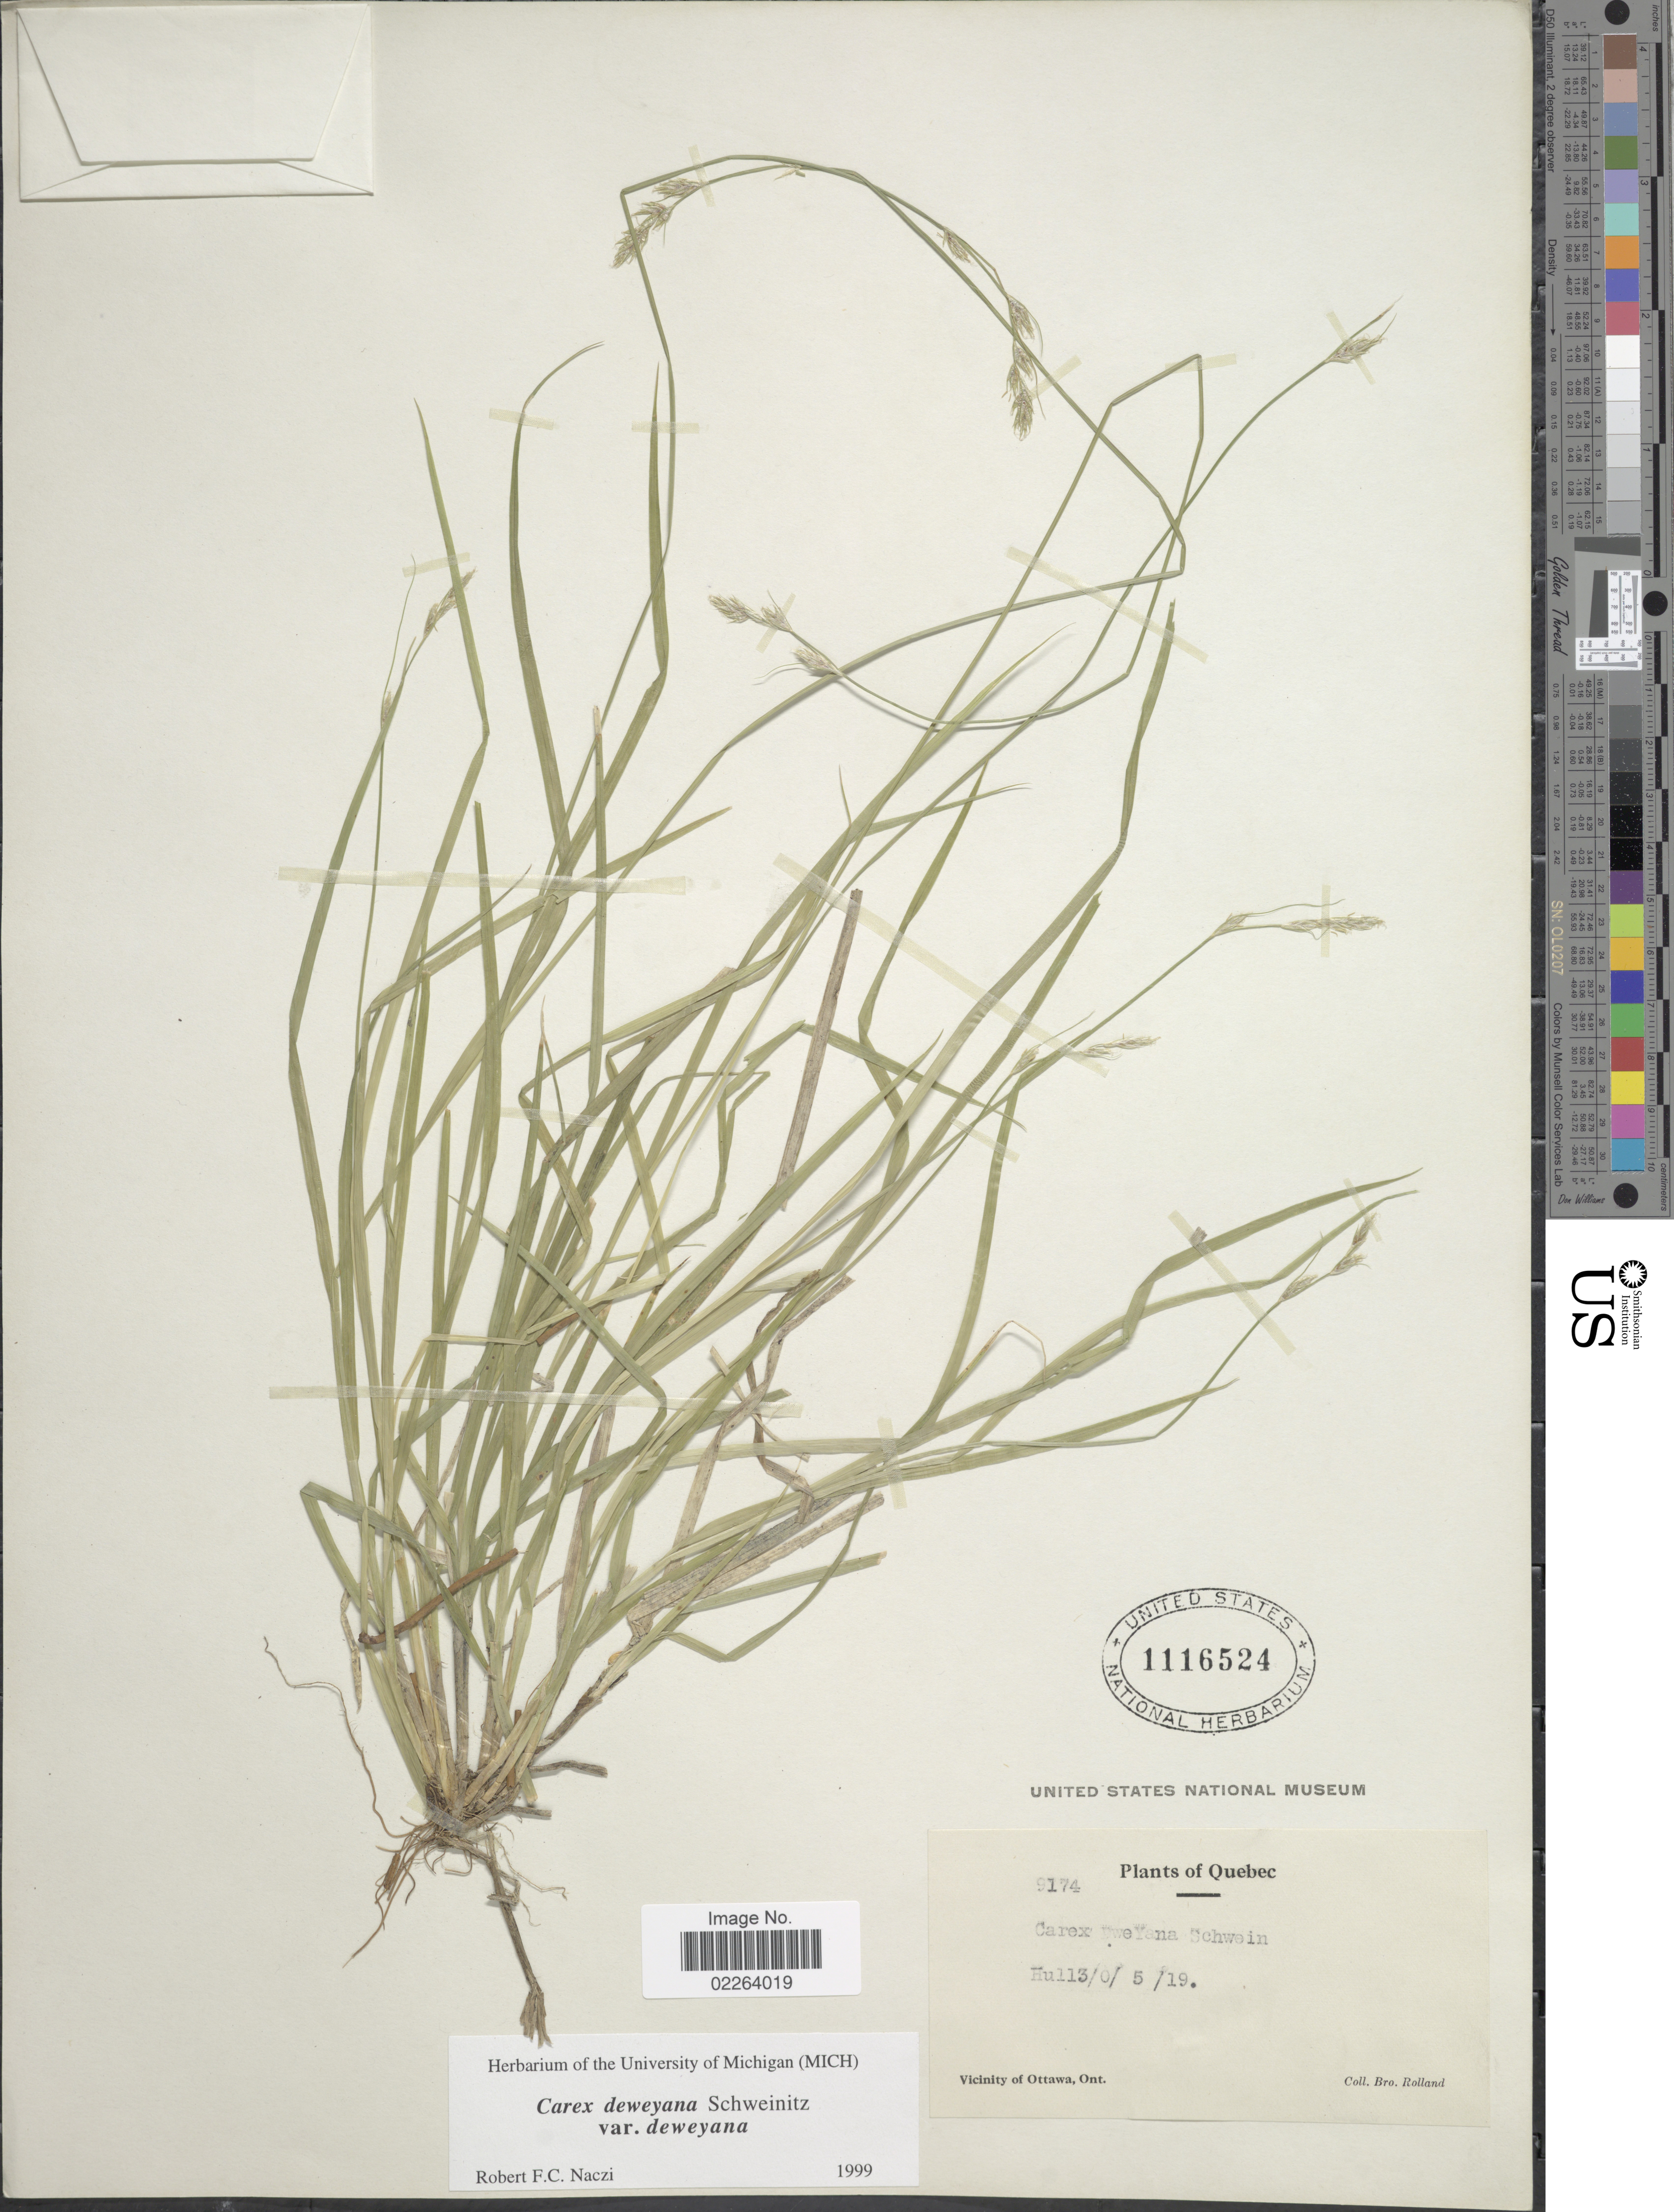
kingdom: Plantae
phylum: Tracheophyta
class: Liliopsida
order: Poales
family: Cyperaceae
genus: Carex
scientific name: Carex deweyana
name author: Schwein.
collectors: B. Rolland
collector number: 9174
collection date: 1919-05-13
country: Canada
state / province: Quebec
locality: Hull, Vicinity of Ottawa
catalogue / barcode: US 1116524